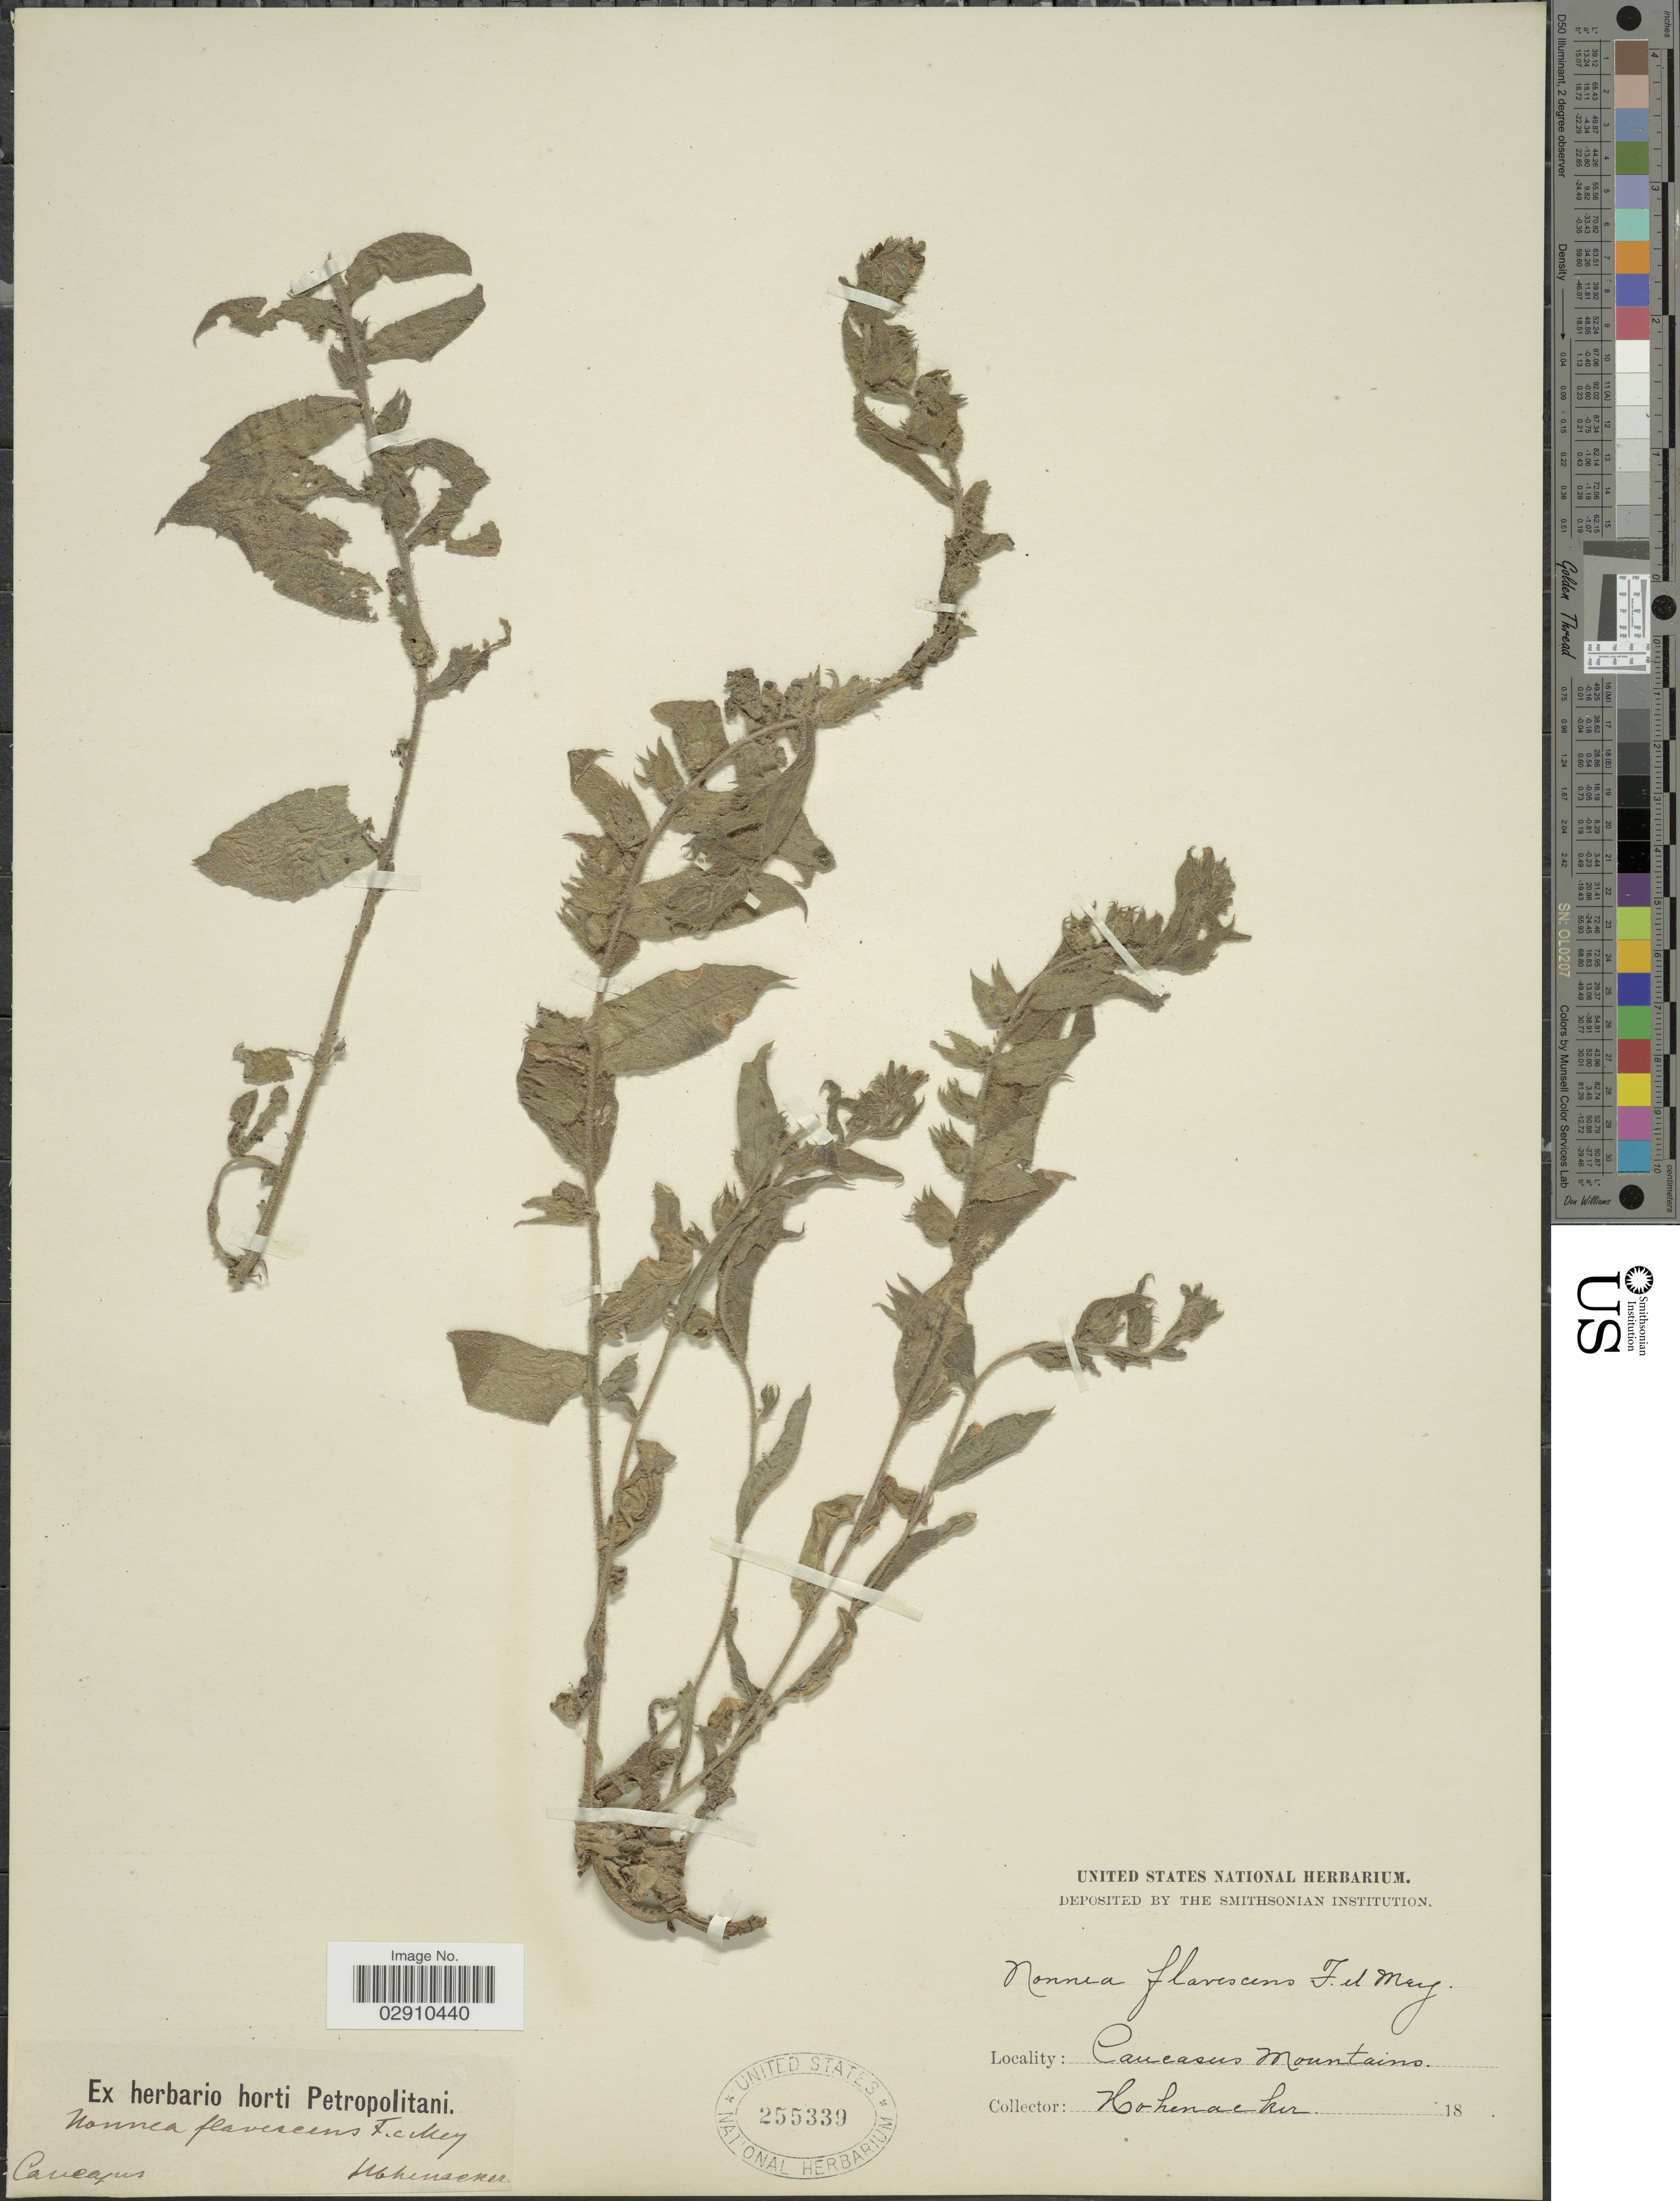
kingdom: Plantae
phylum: Tracheophyta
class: Magnoliopsida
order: Boraginales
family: Boraginaceae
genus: Nonea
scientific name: Nonea flavescens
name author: Fisch. & C.A. Mey.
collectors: Hohenacker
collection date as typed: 18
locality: Caucasus Mountains.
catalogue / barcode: US 255339